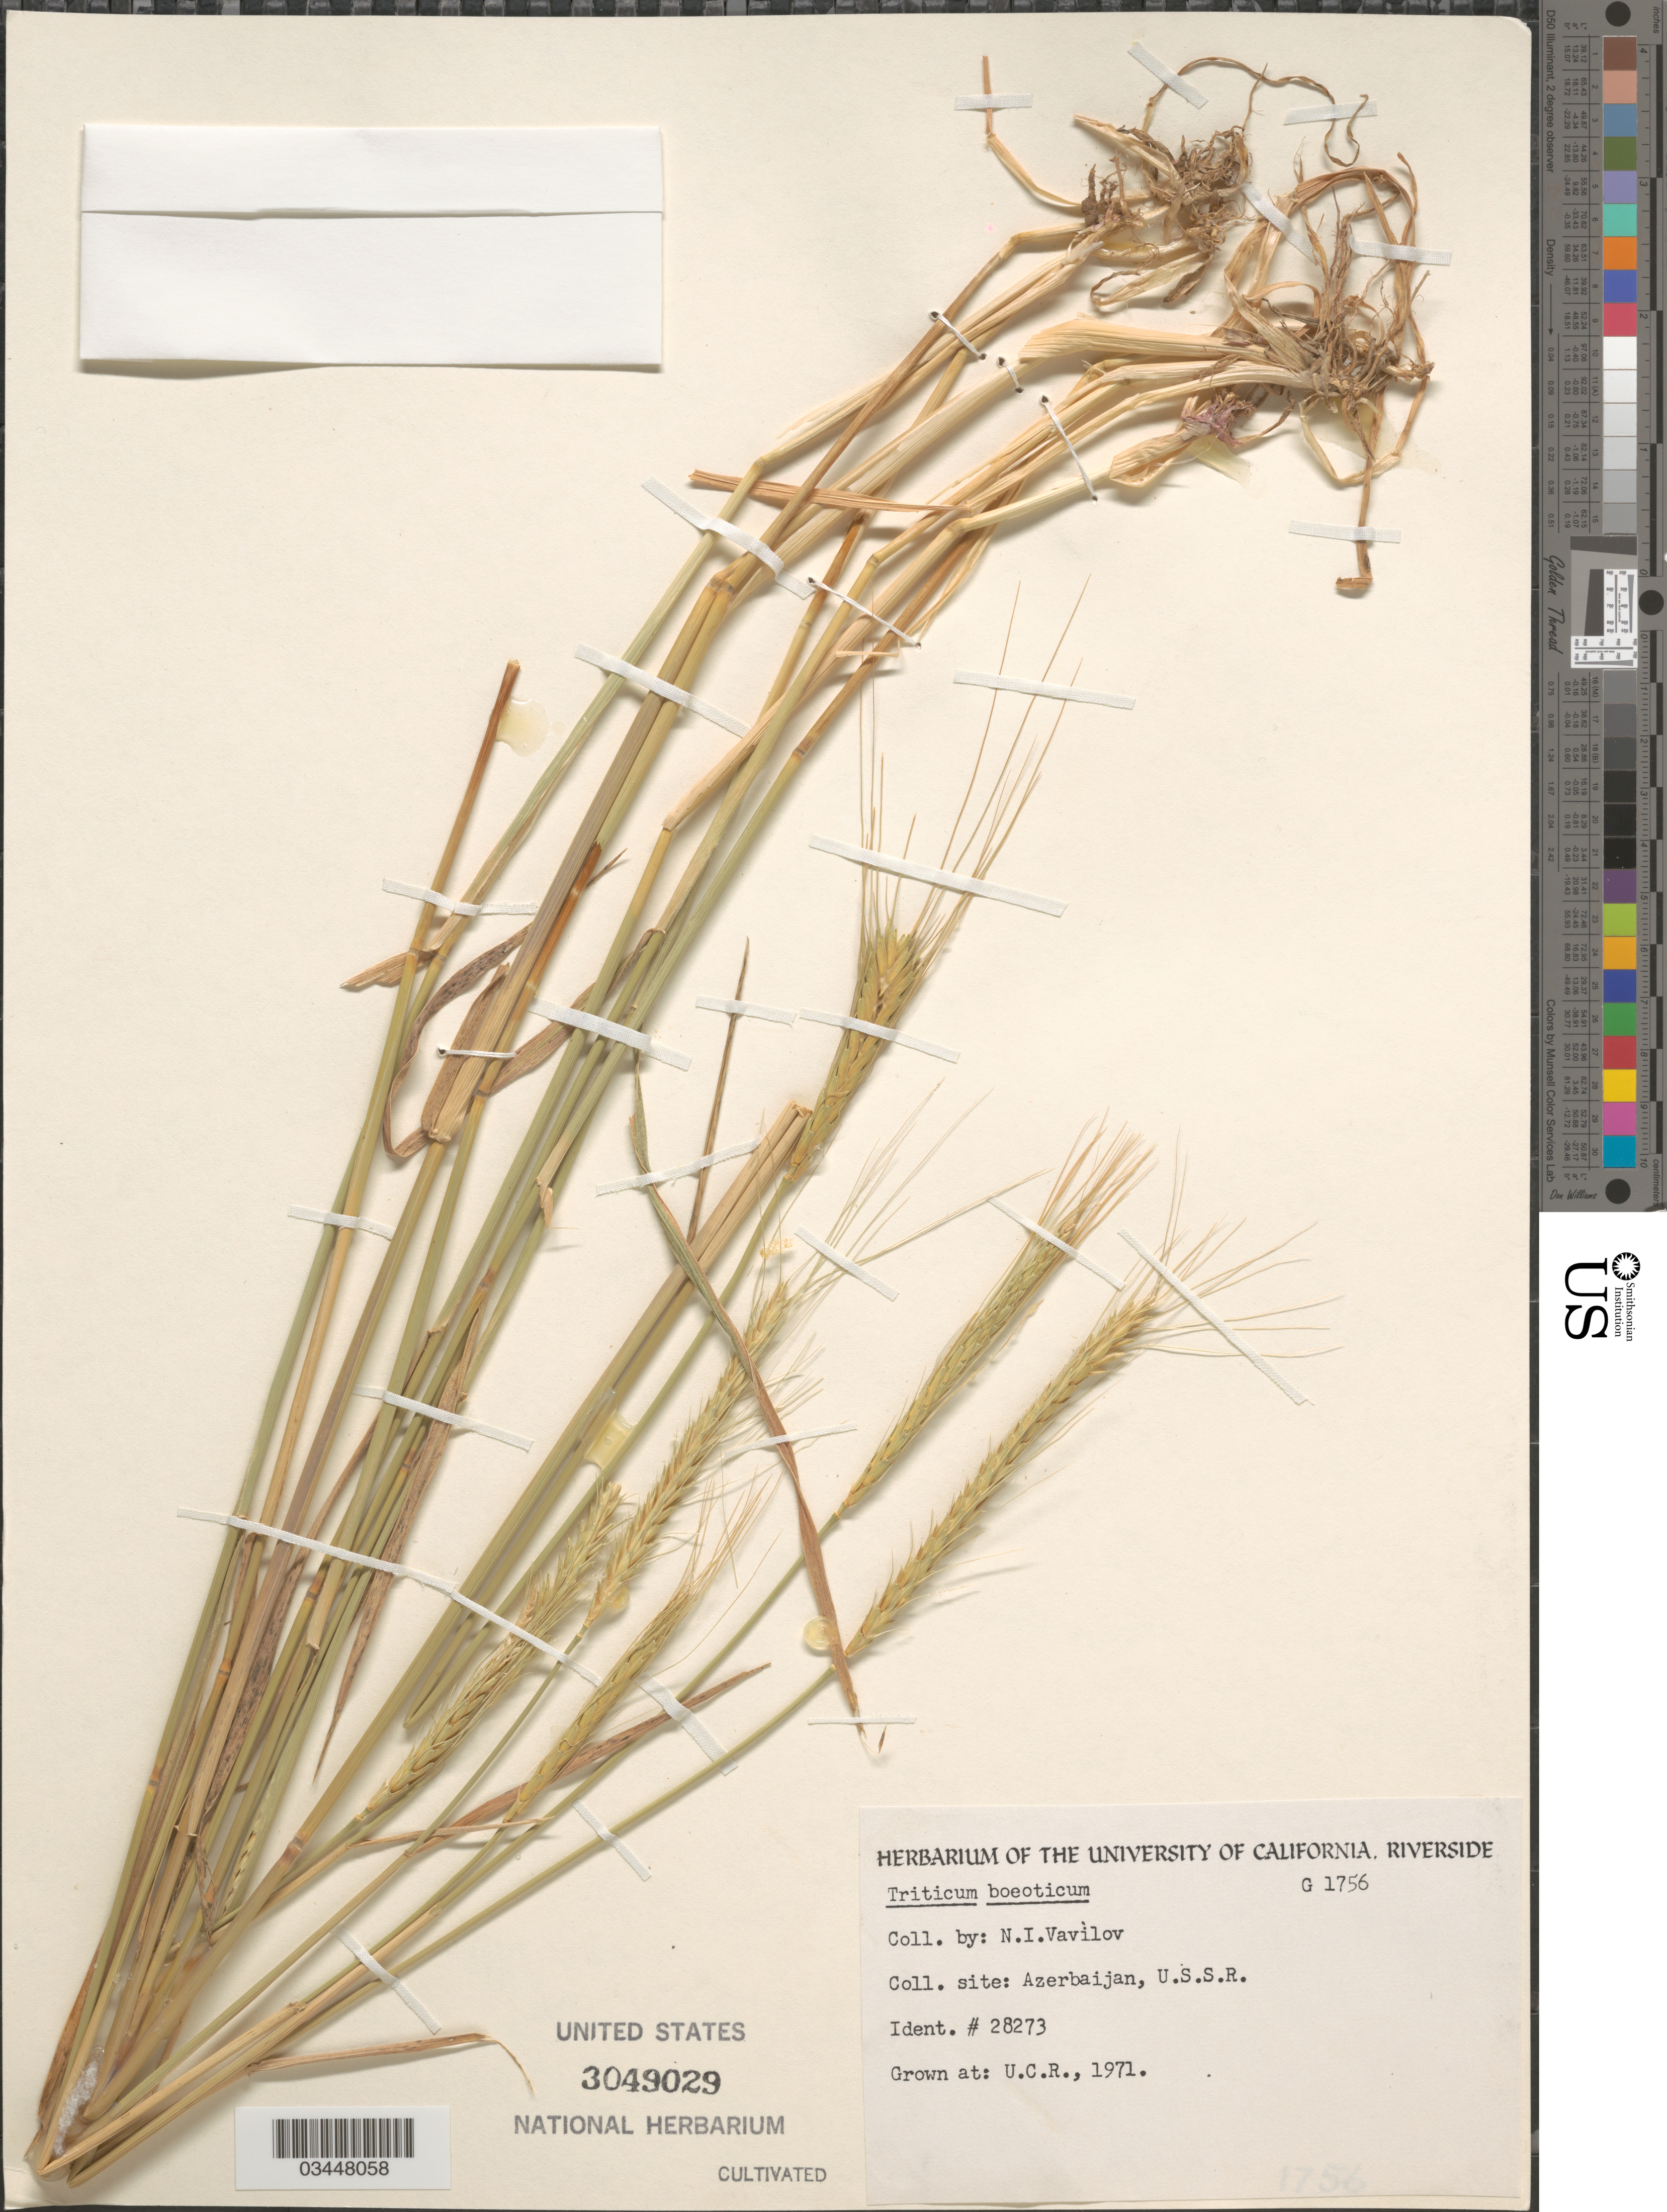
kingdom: Plantae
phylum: Tracheophyta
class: Liliopsida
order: Poales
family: Poaceae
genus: Triticum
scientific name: Triticum boeoticum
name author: Boiss.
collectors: ex herb. Univ. of California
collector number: G1756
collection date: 1971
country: United States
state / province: California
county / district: Riverside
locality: U.C.R.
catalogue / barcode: US 3049029